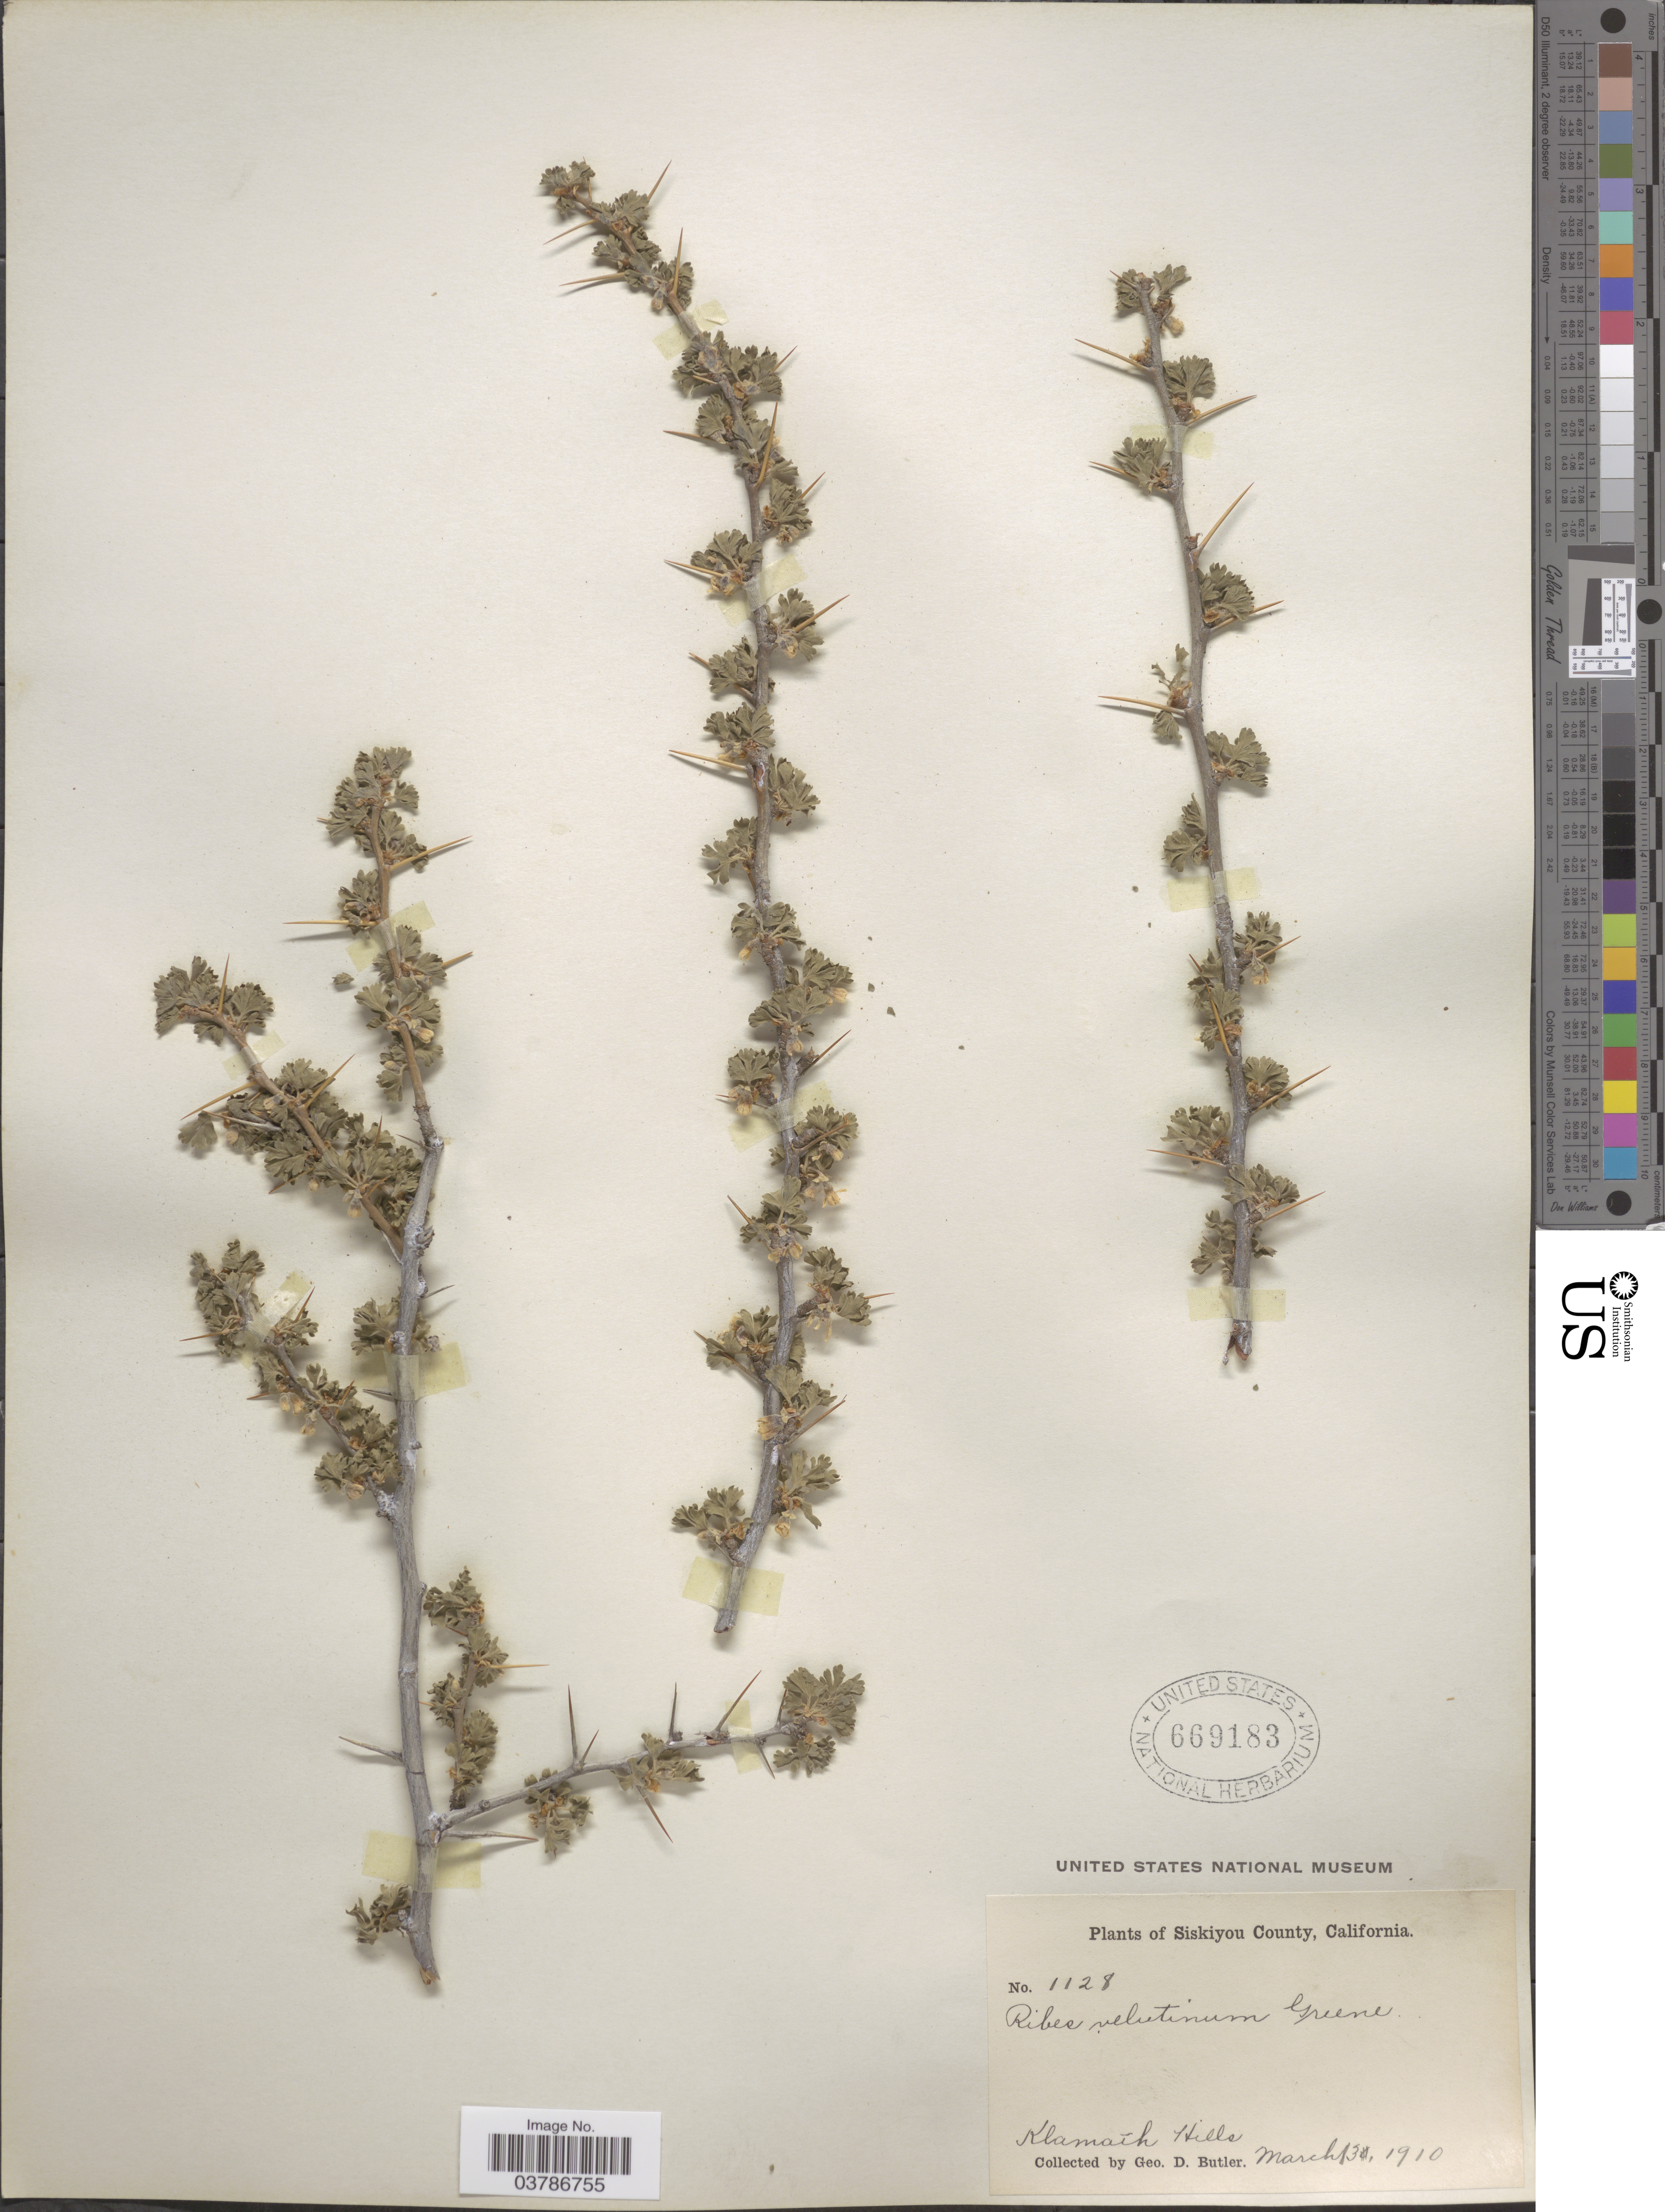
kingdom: Plantae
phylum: Tracheophyta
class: Magnoliopsida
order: Saxifragales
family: Grossulariaceae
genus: Ribes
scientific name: Ribes velutinum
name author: Greene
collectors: G. D. Butler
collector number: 1128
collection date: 1910-03-13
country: United States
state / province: California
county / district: Siskiyou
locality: Siskiyou County. Klamath Hills.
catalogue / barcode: US 669183